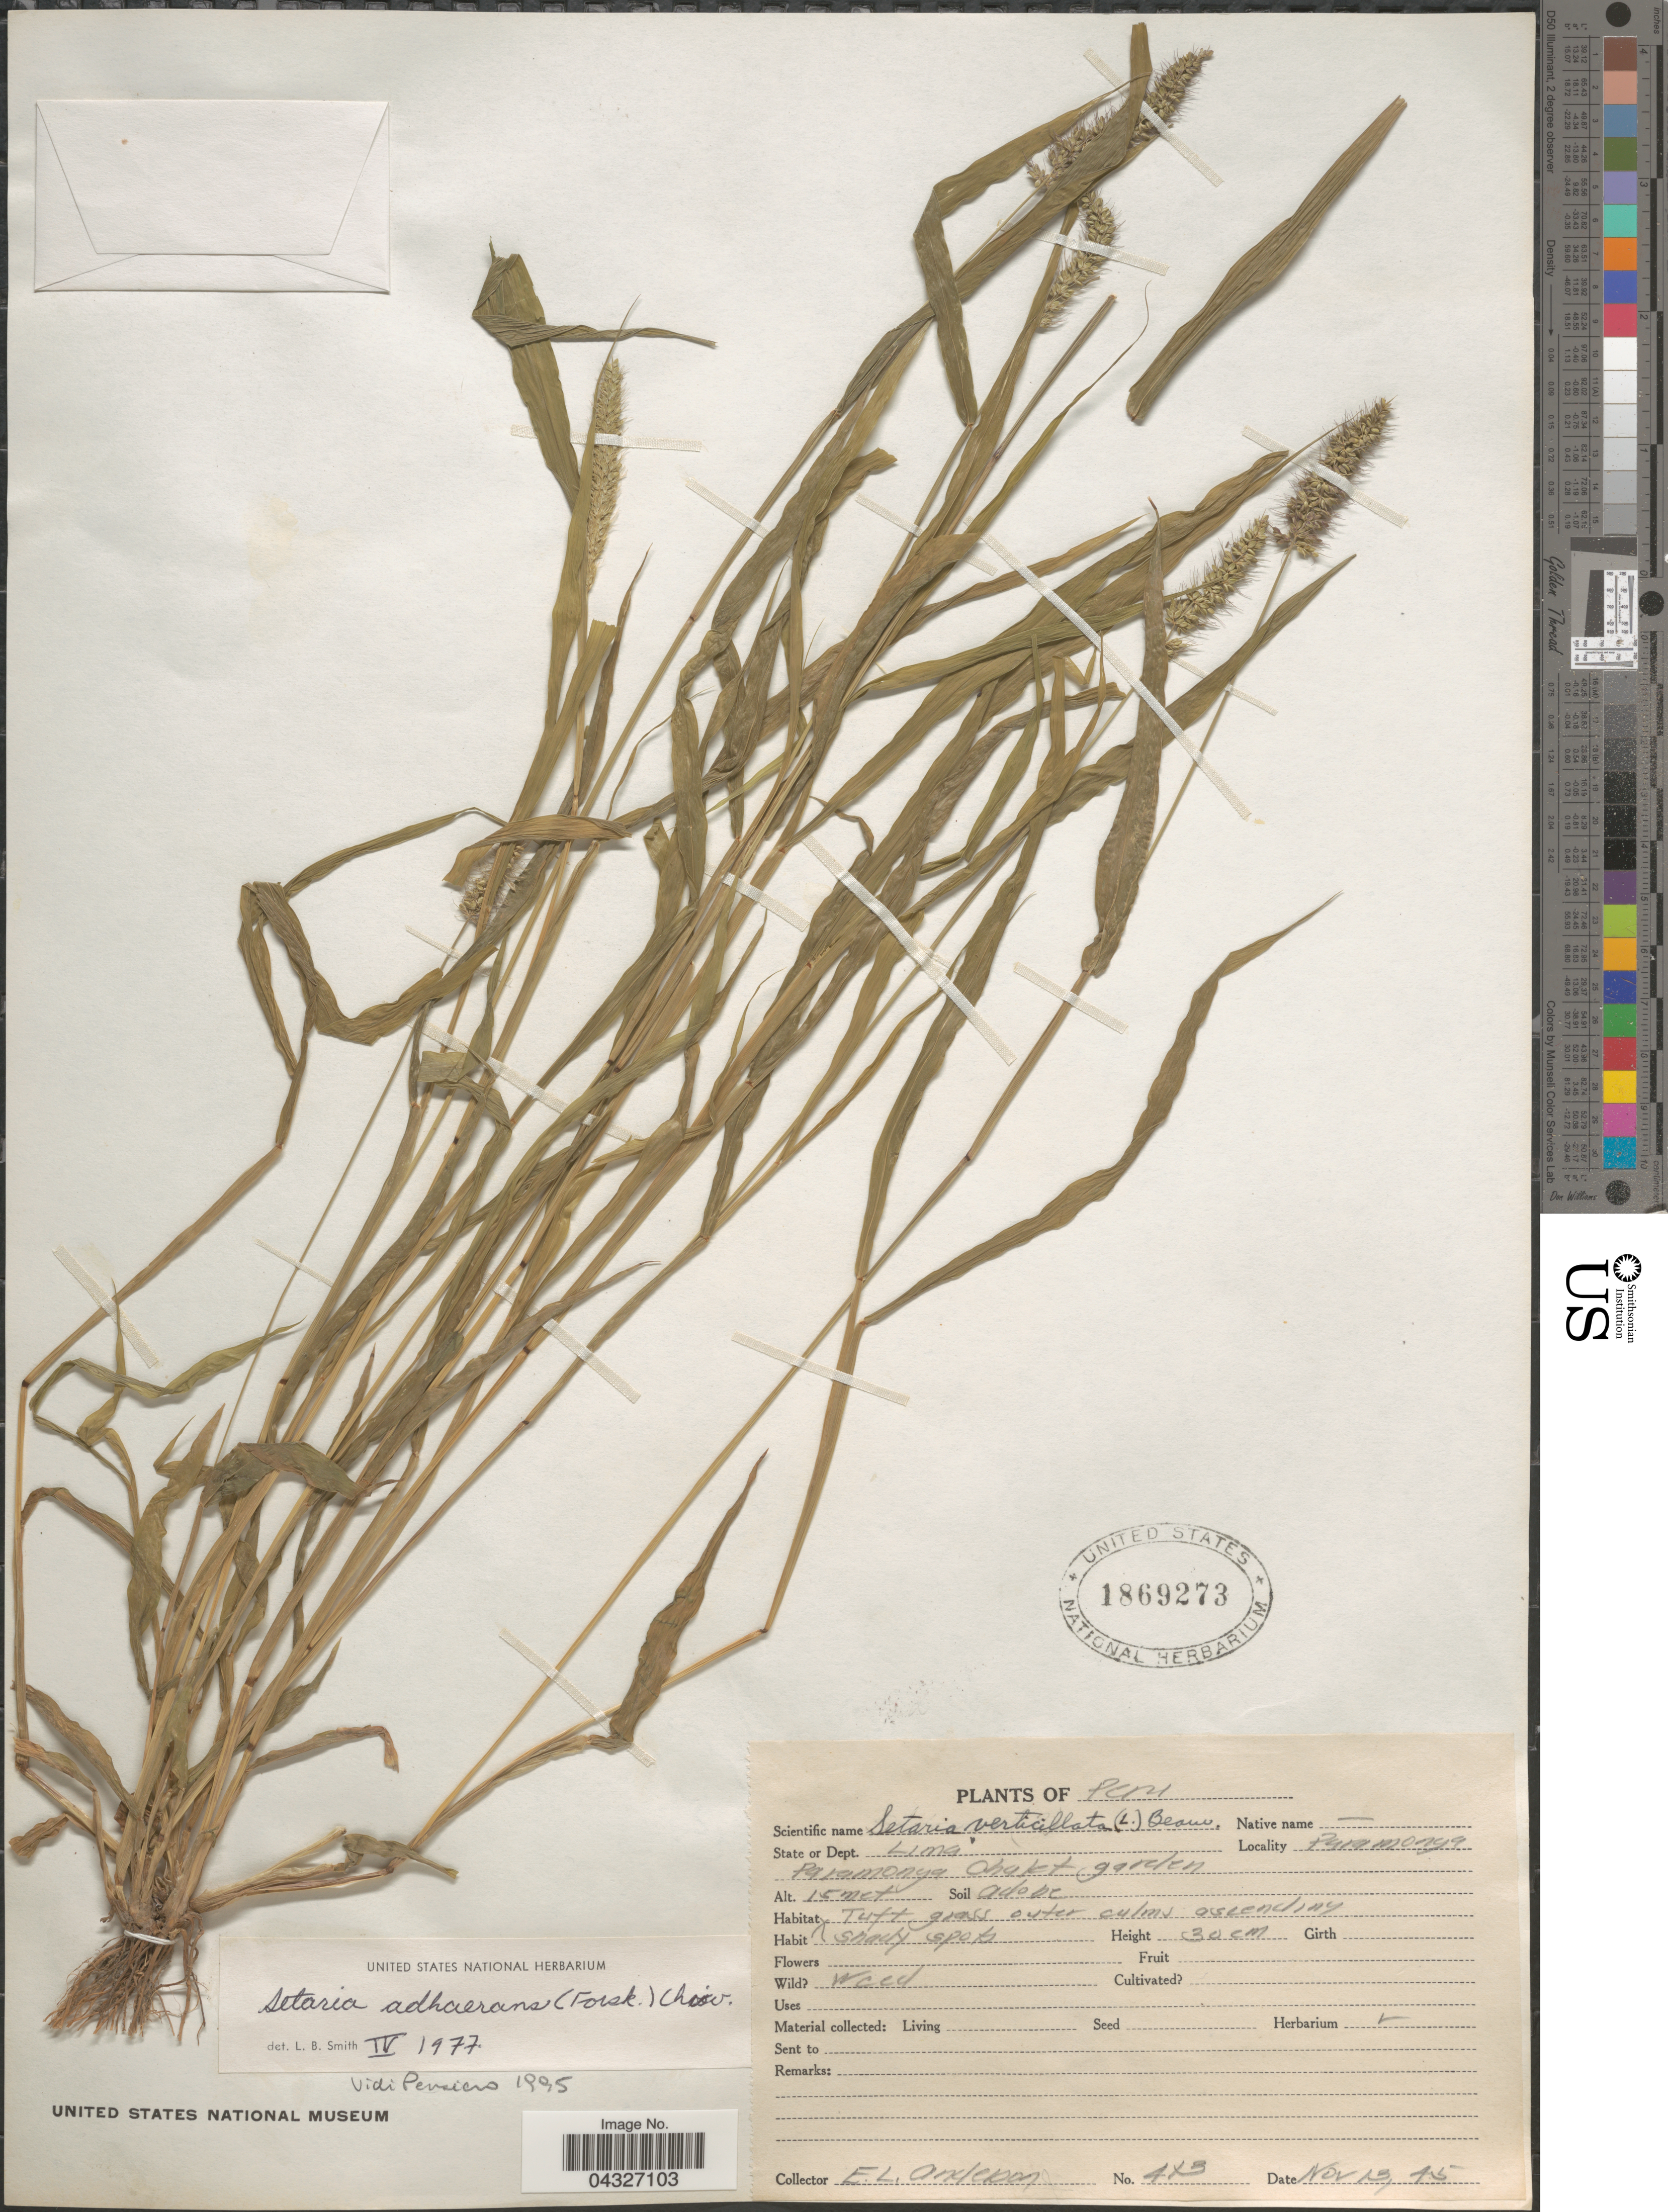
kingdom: Plantae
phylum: Tracheophyta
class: Liliopsida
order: Poales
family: Poaceae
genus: Setaria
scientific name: Setaria adhaerens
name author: (Forssk.) Chiov.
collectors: E. L. Anderson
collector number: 413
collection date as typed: Transcribed d/m/y: 13/11/45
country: Peru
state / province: Lima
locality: Dept. Lima. Paramonya. Paramonya Chalet garden.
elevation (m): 15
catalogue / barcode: US 1869273